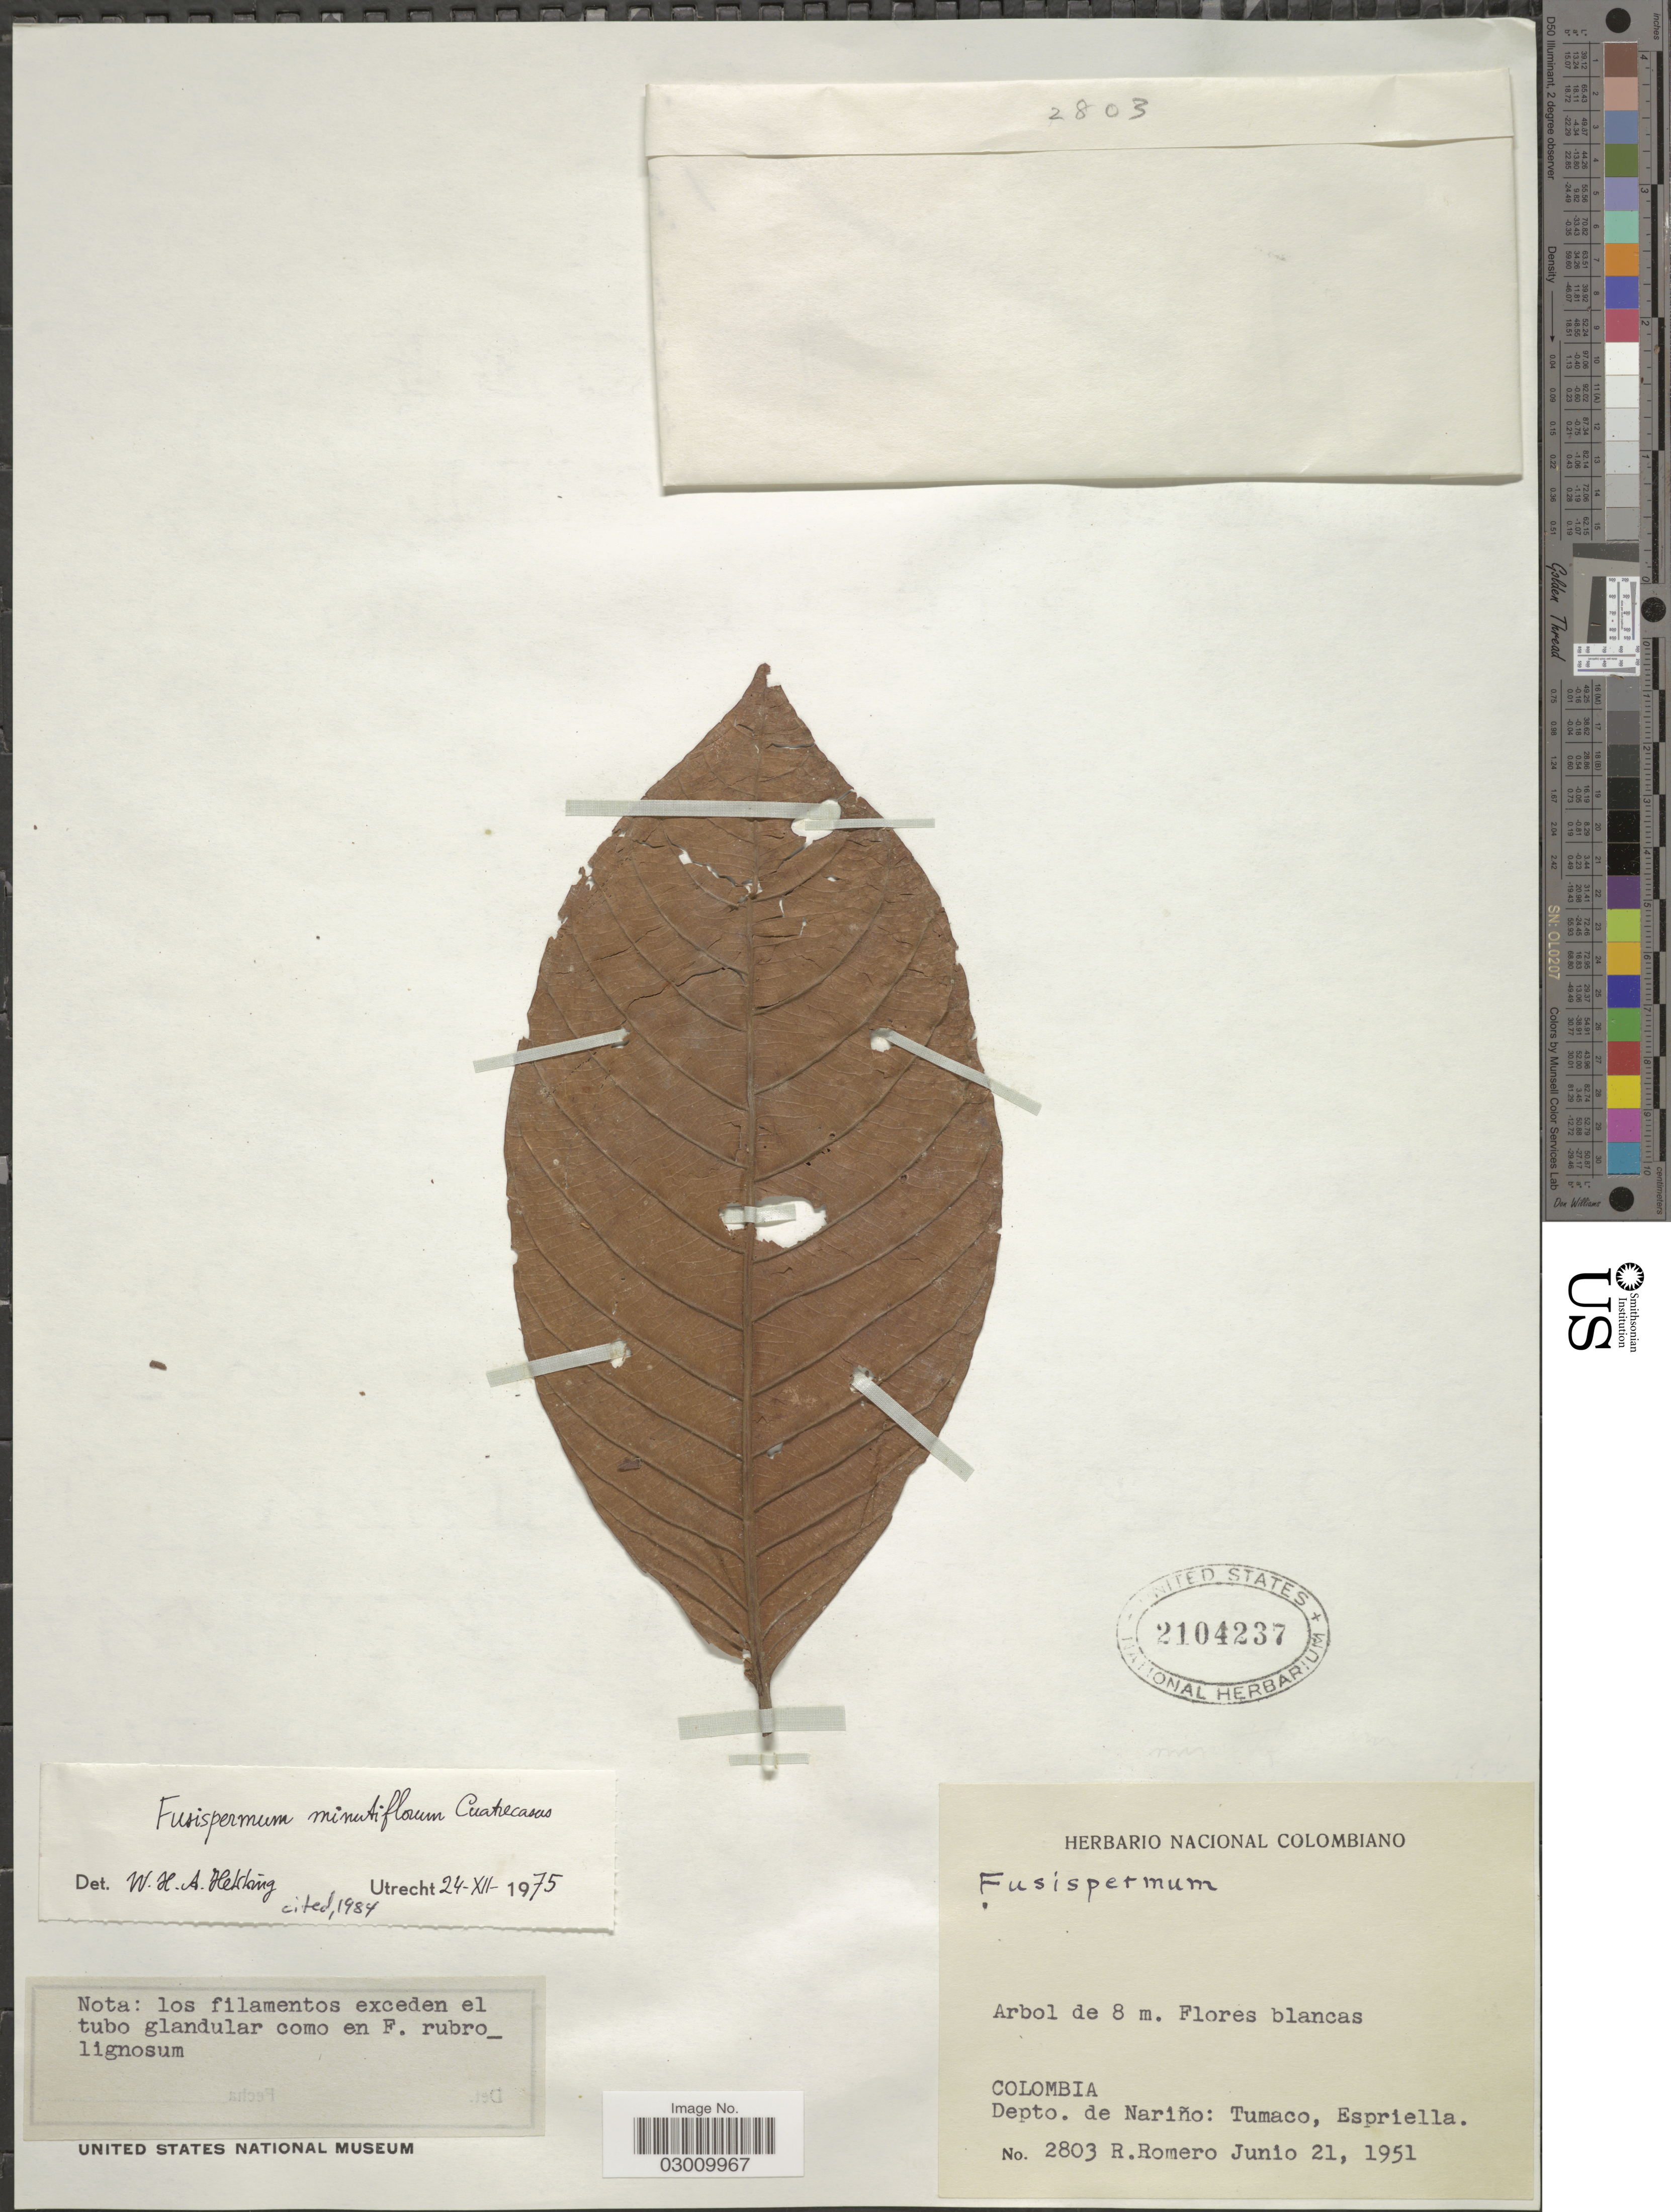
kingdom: Plantae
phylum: Tracheophyta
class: Magnoliopsida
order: Malpighiales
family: Violaceae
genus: Fusispermum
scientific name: Fusispermum minutiflorum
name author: Cuatrec.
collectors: R. Romero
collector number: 2803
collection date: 1951-06-21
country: Colombia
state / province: Nariño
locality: Depto. de Nariño: Tumaco, Espriella.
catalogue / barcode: US 2104237